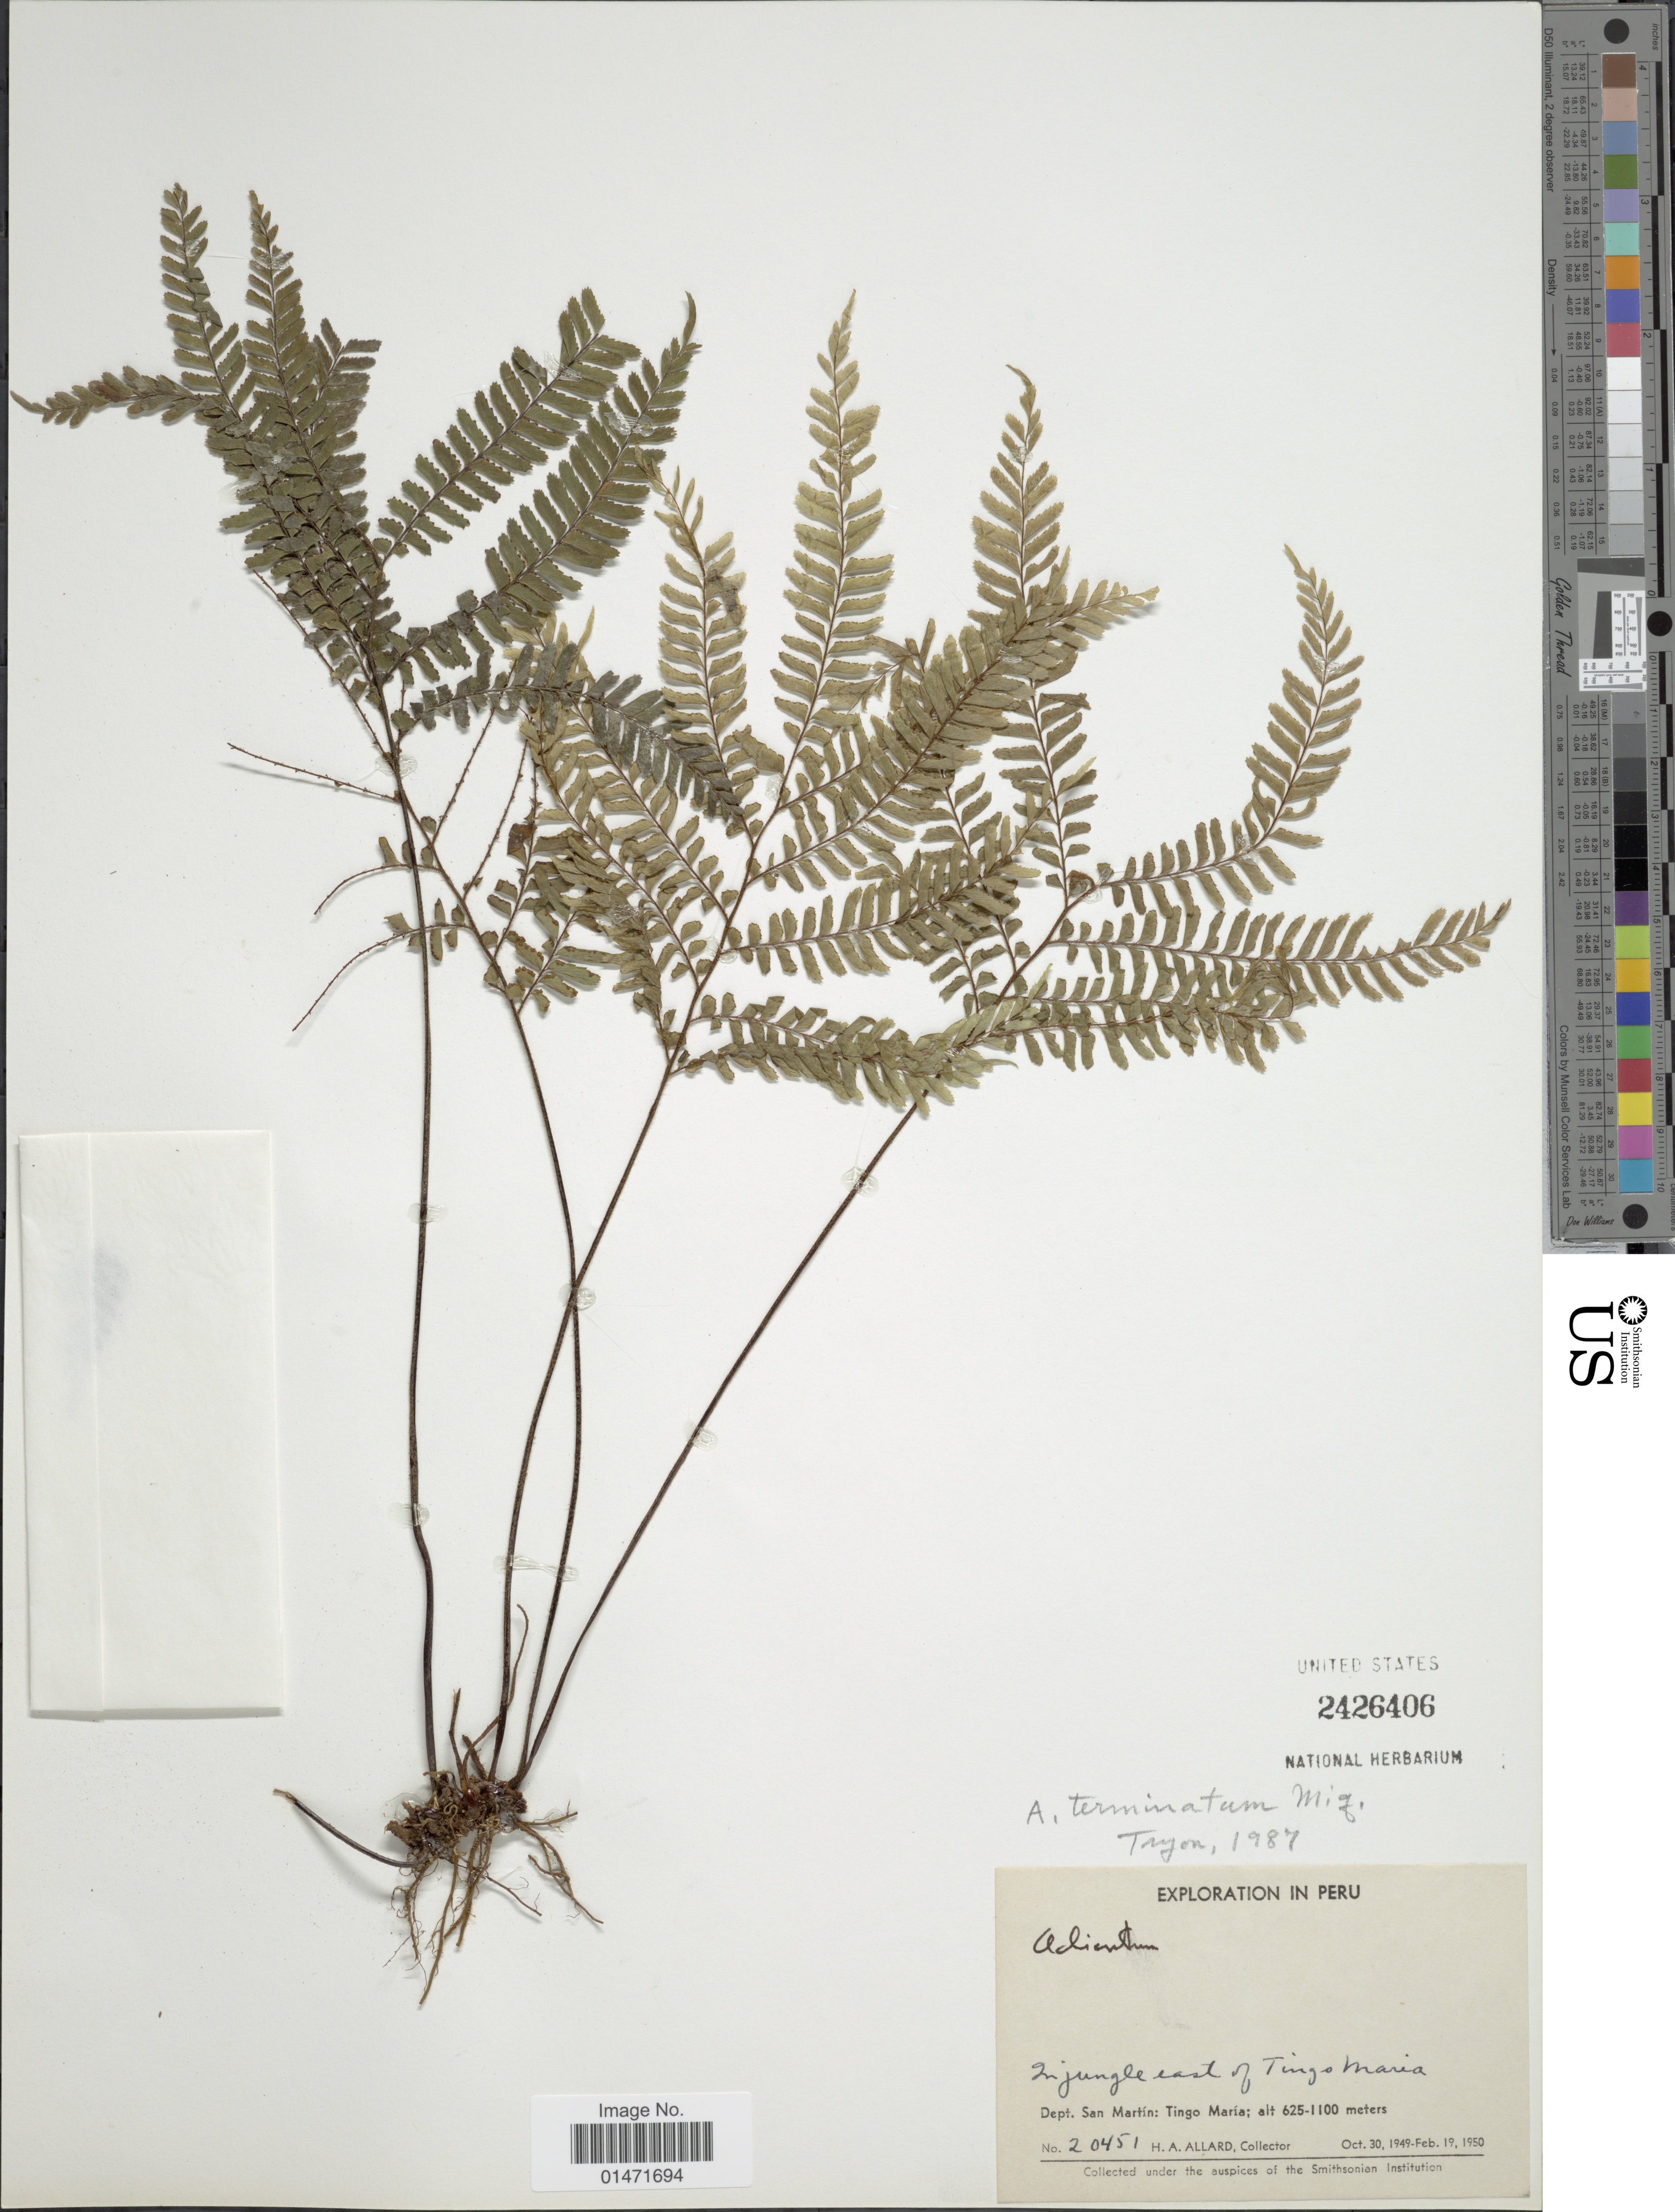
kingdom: Plantae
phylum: Tracheophyta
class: Polypodiopsida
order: Polypodiales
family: Pteridaceae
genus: Adiantum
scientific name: Adiantum terminatum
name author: Kunze ex Miq.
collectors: H. A. Allard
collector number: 20451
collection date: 1949-10-30/1950-02-19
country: Peru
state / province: San Martín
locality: In jungle east of Tingo Maria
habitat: in jungle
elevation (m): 625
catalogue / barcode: US 2426406